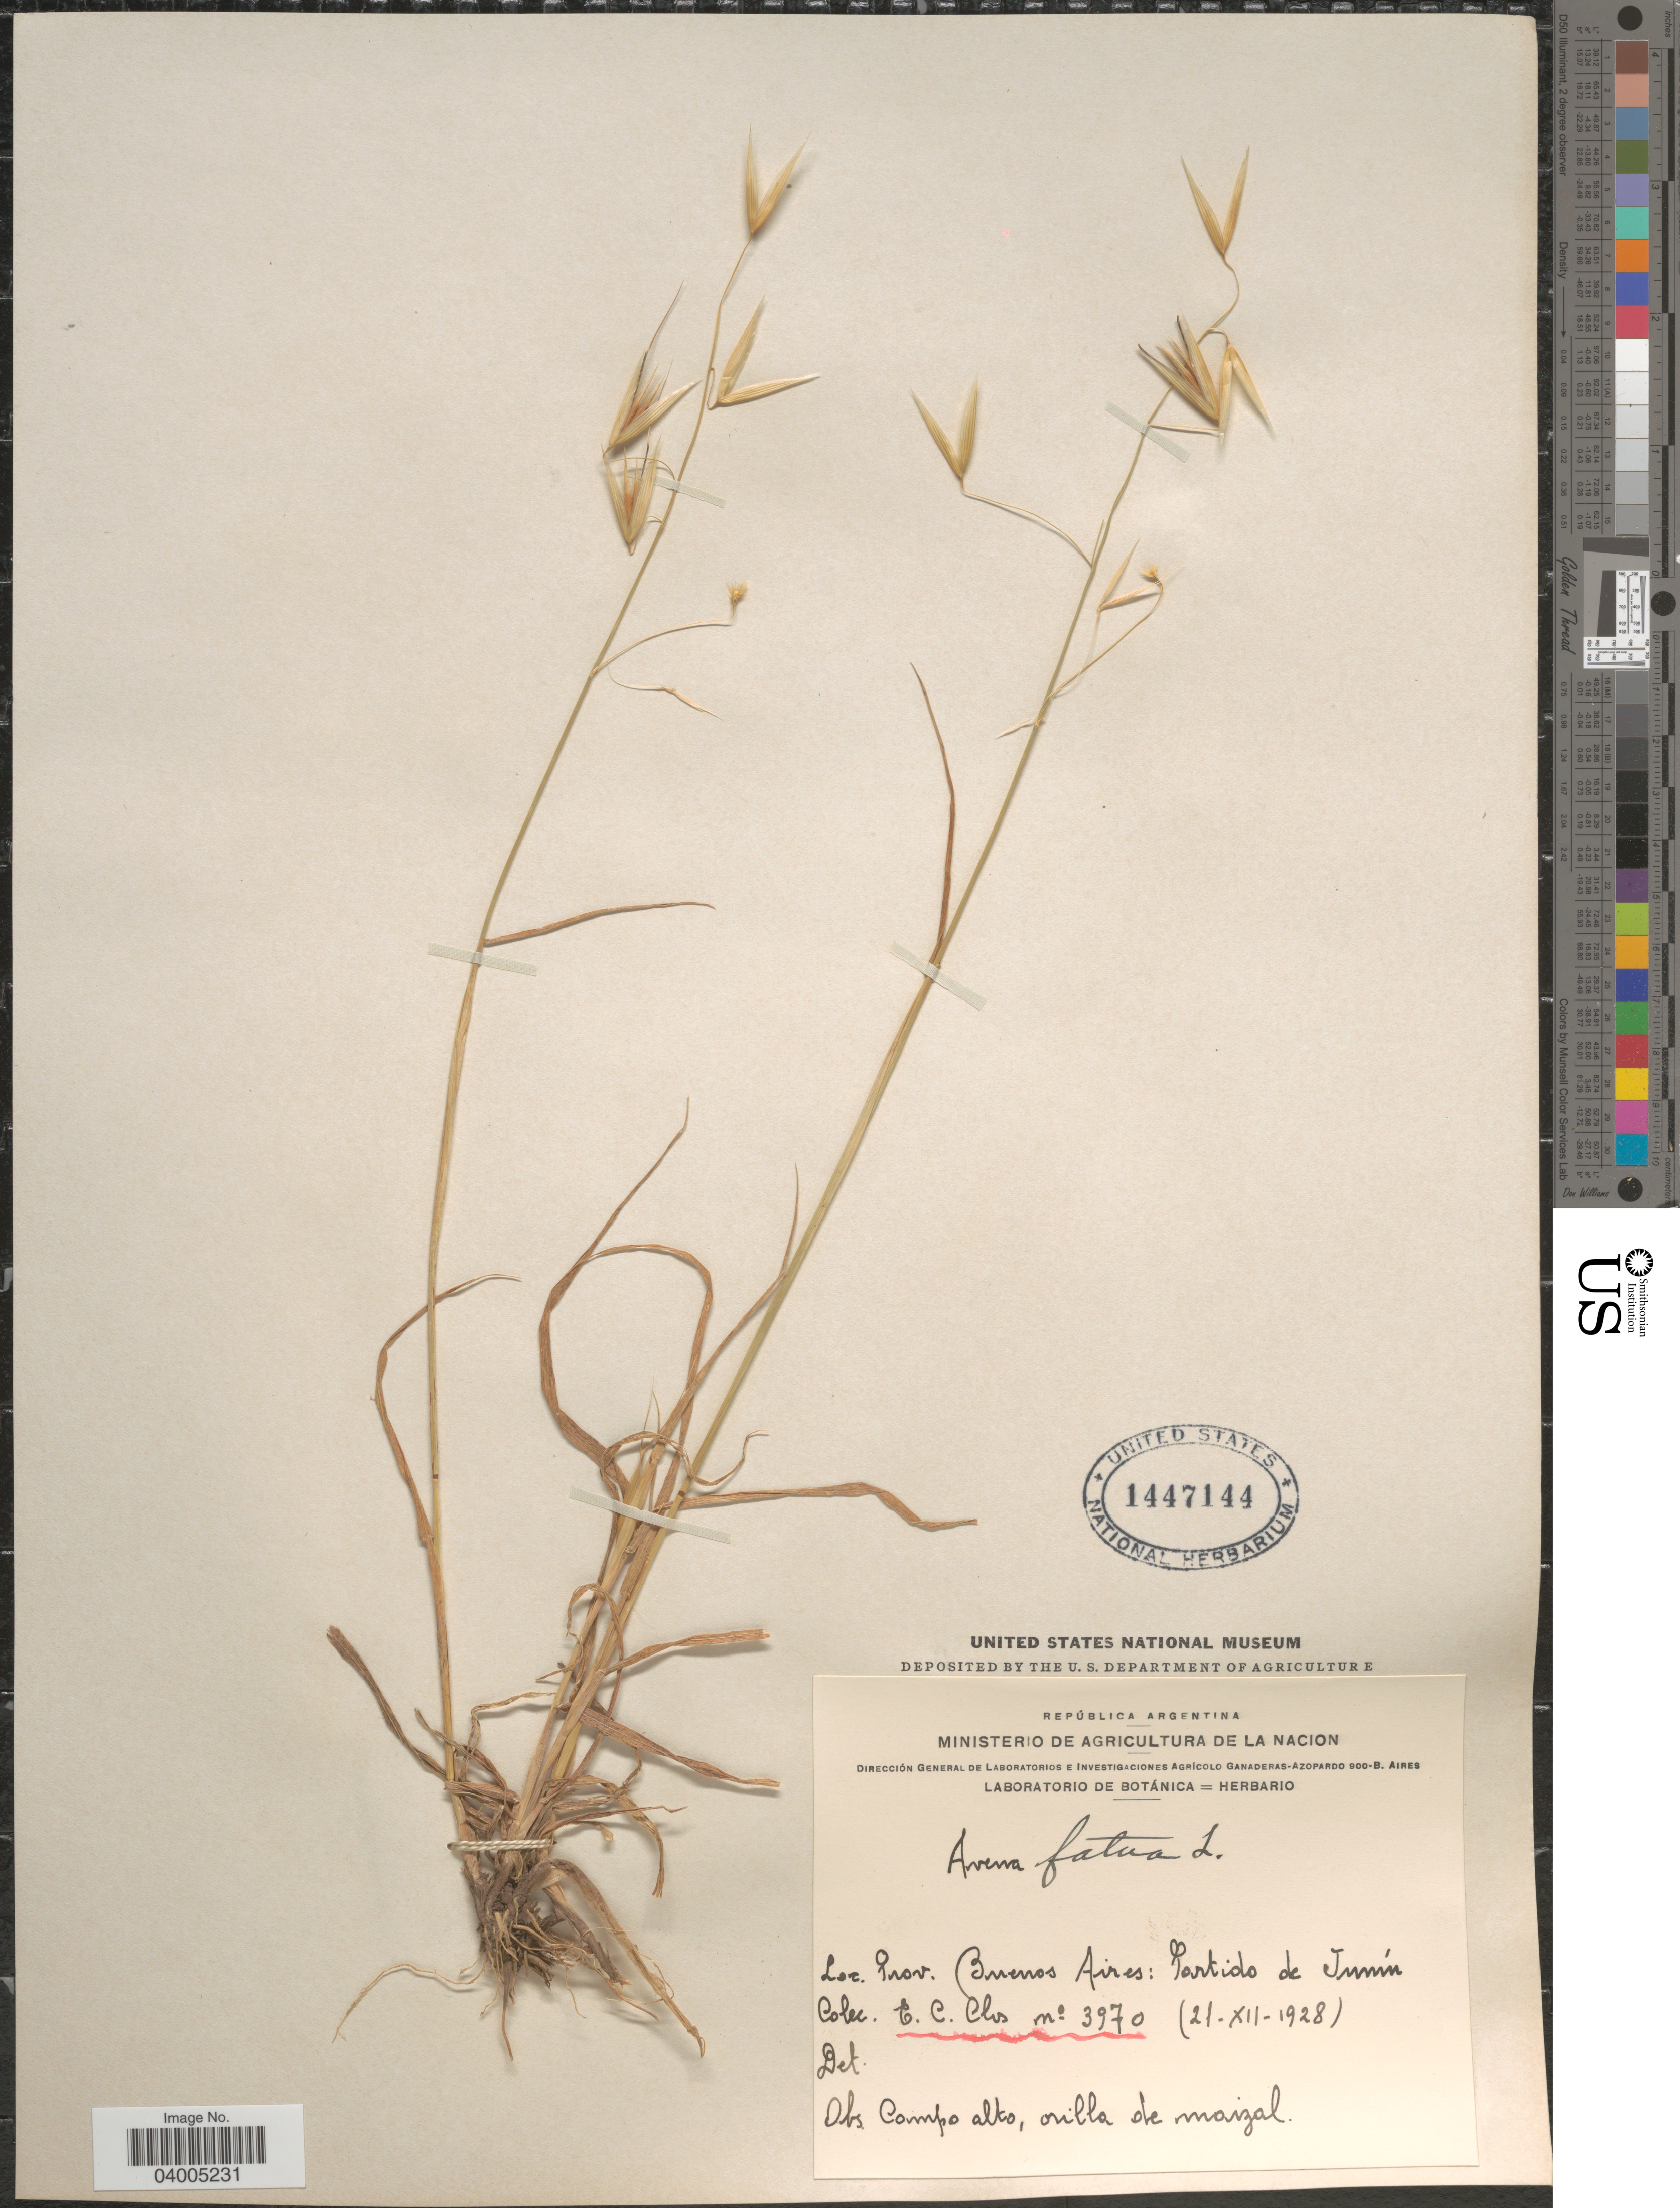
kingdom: Plantae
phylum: Tracheophyta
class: Liliopsida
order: Poales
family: Poaceae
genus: Avena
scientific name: Avena fatua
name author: L.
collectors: E. Clos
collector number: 3970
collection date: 1928-12-21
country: Argentina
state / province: Buenos Aires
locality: Partido de Junín.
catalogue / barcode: US 1447144